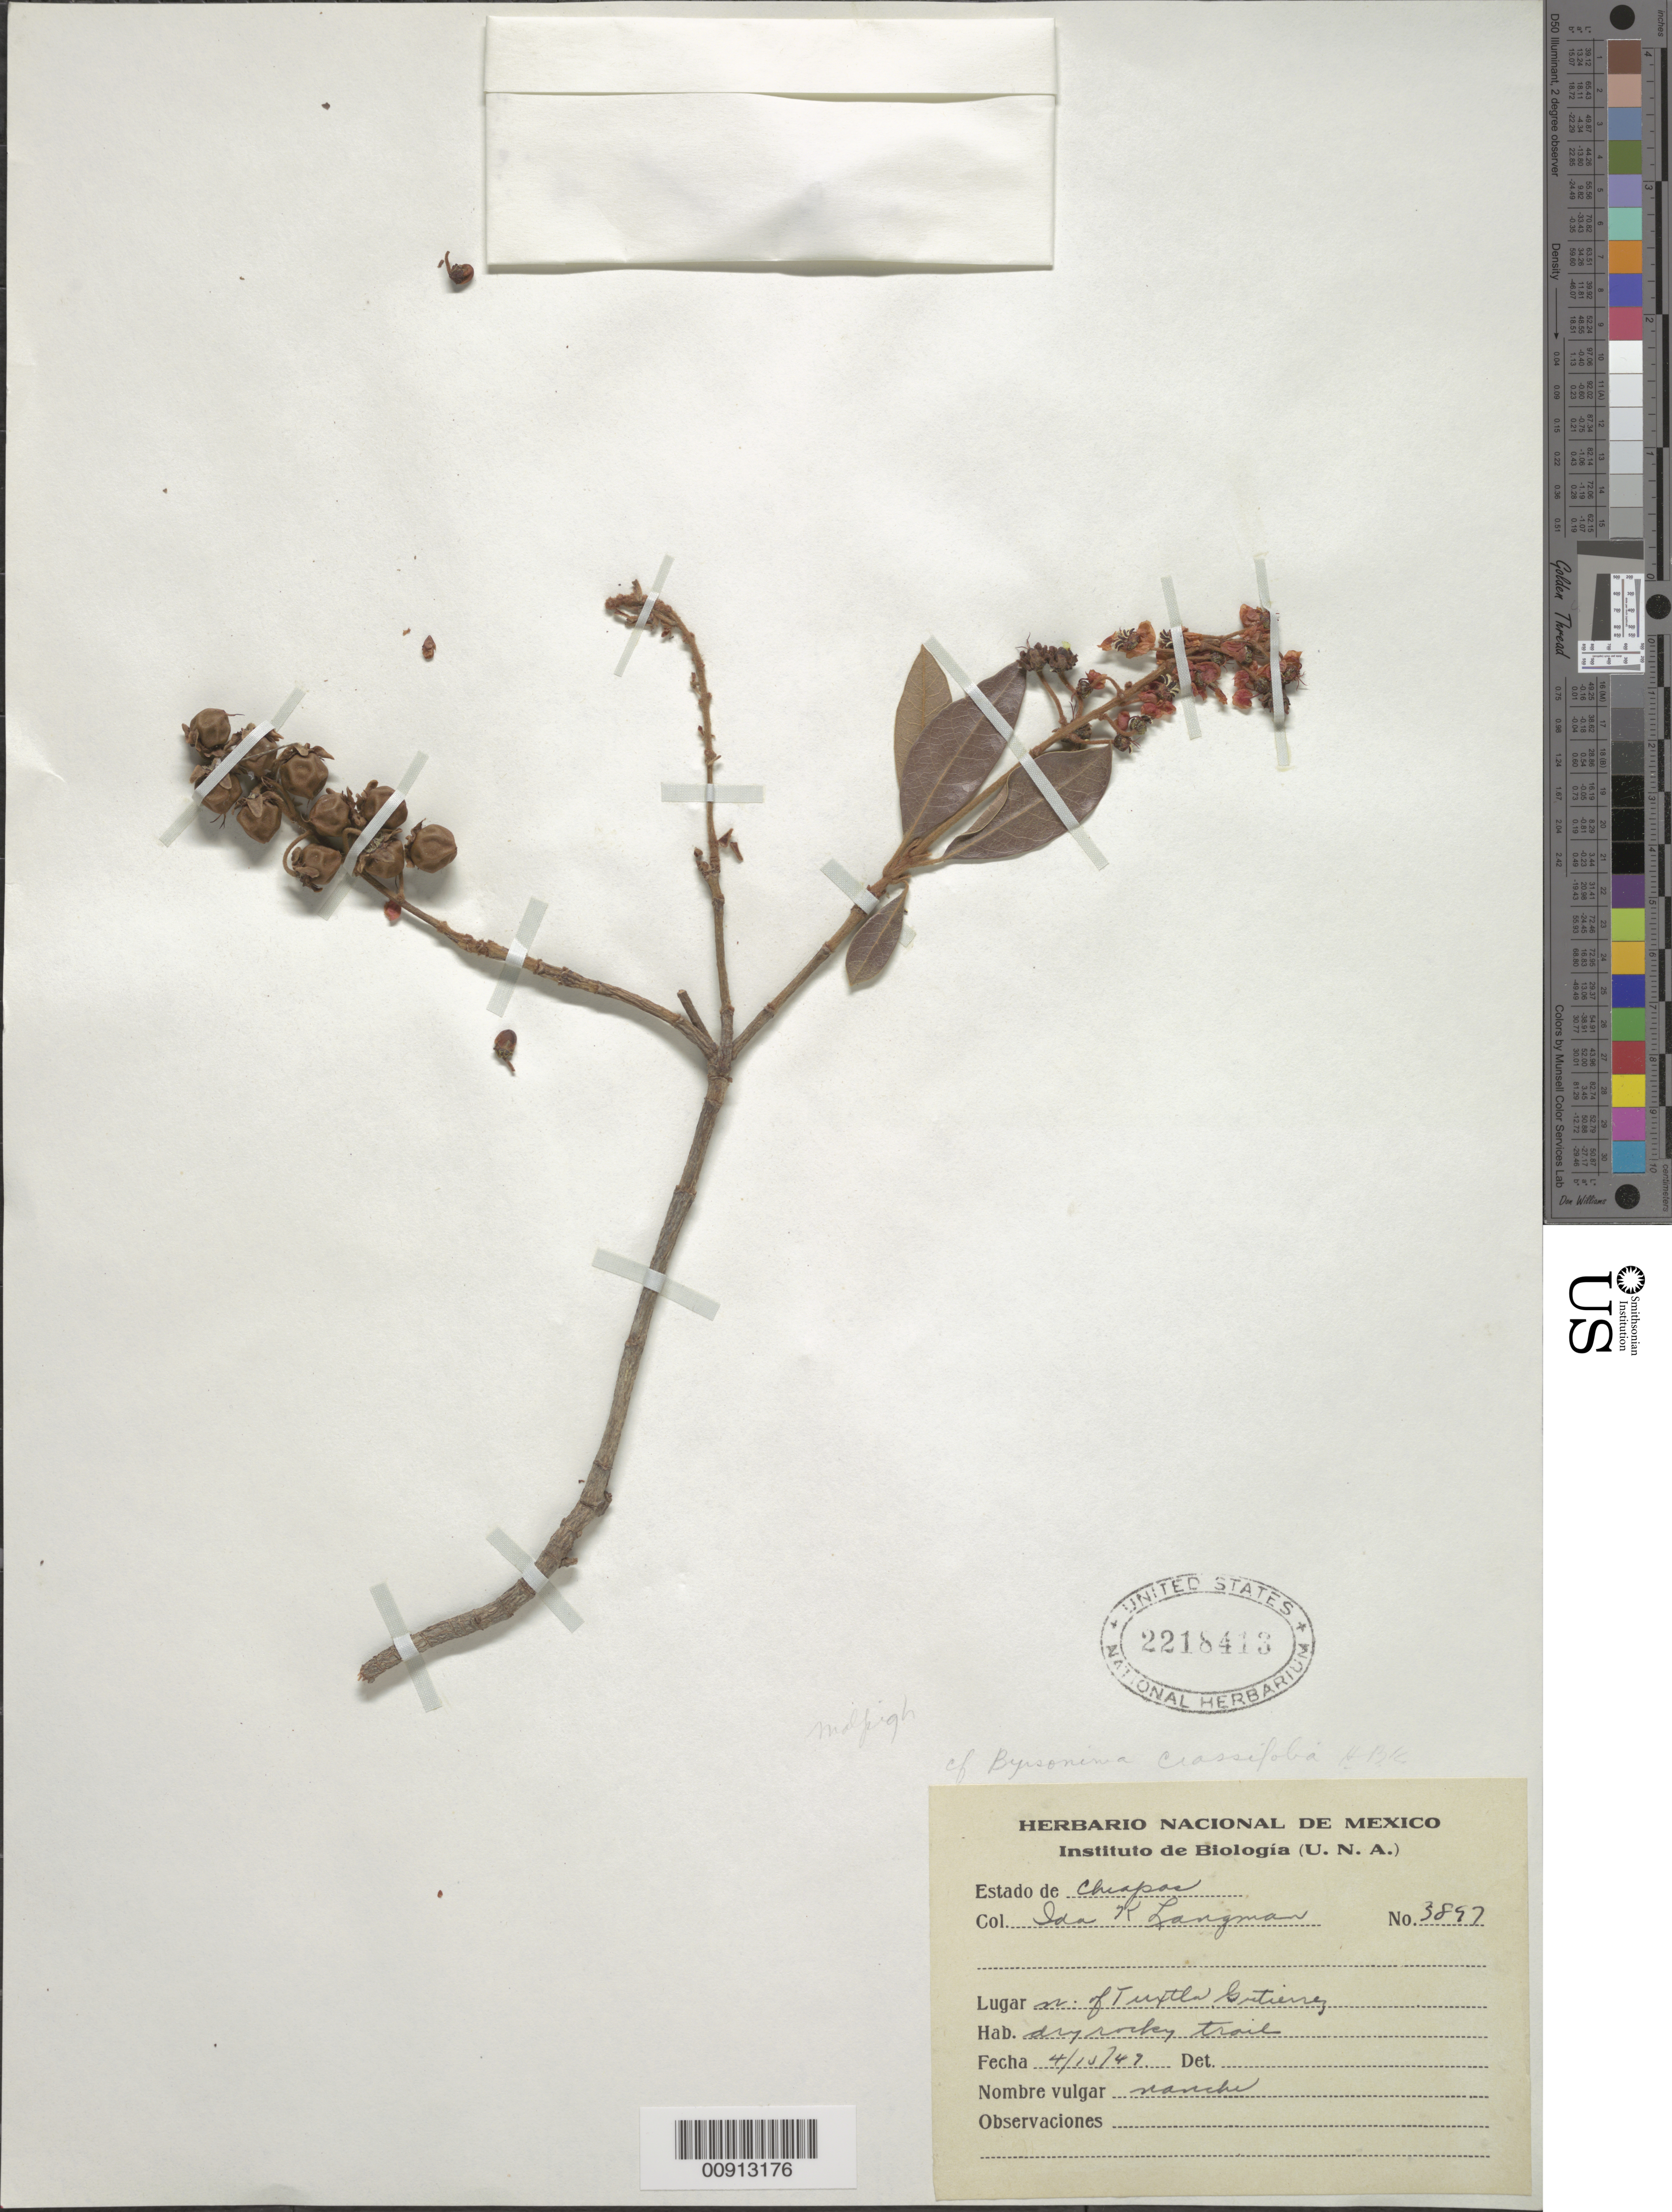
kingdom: Plantae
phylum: Tracheophyta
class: Magnoliopsida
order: Malpighiales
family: Malpighiaceae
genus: Byrsonima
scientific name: Byrsonima crassifolia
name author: (L.) Kunth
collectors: I. K. Langman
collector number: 3897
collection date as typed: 15 Apr 1949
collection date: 1949-04-15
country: Mexico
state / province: Chiapas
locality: North of Tuxtla Gutiérrez, Chiapas.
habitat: Dry rocky trail.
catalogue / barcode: US 2218413